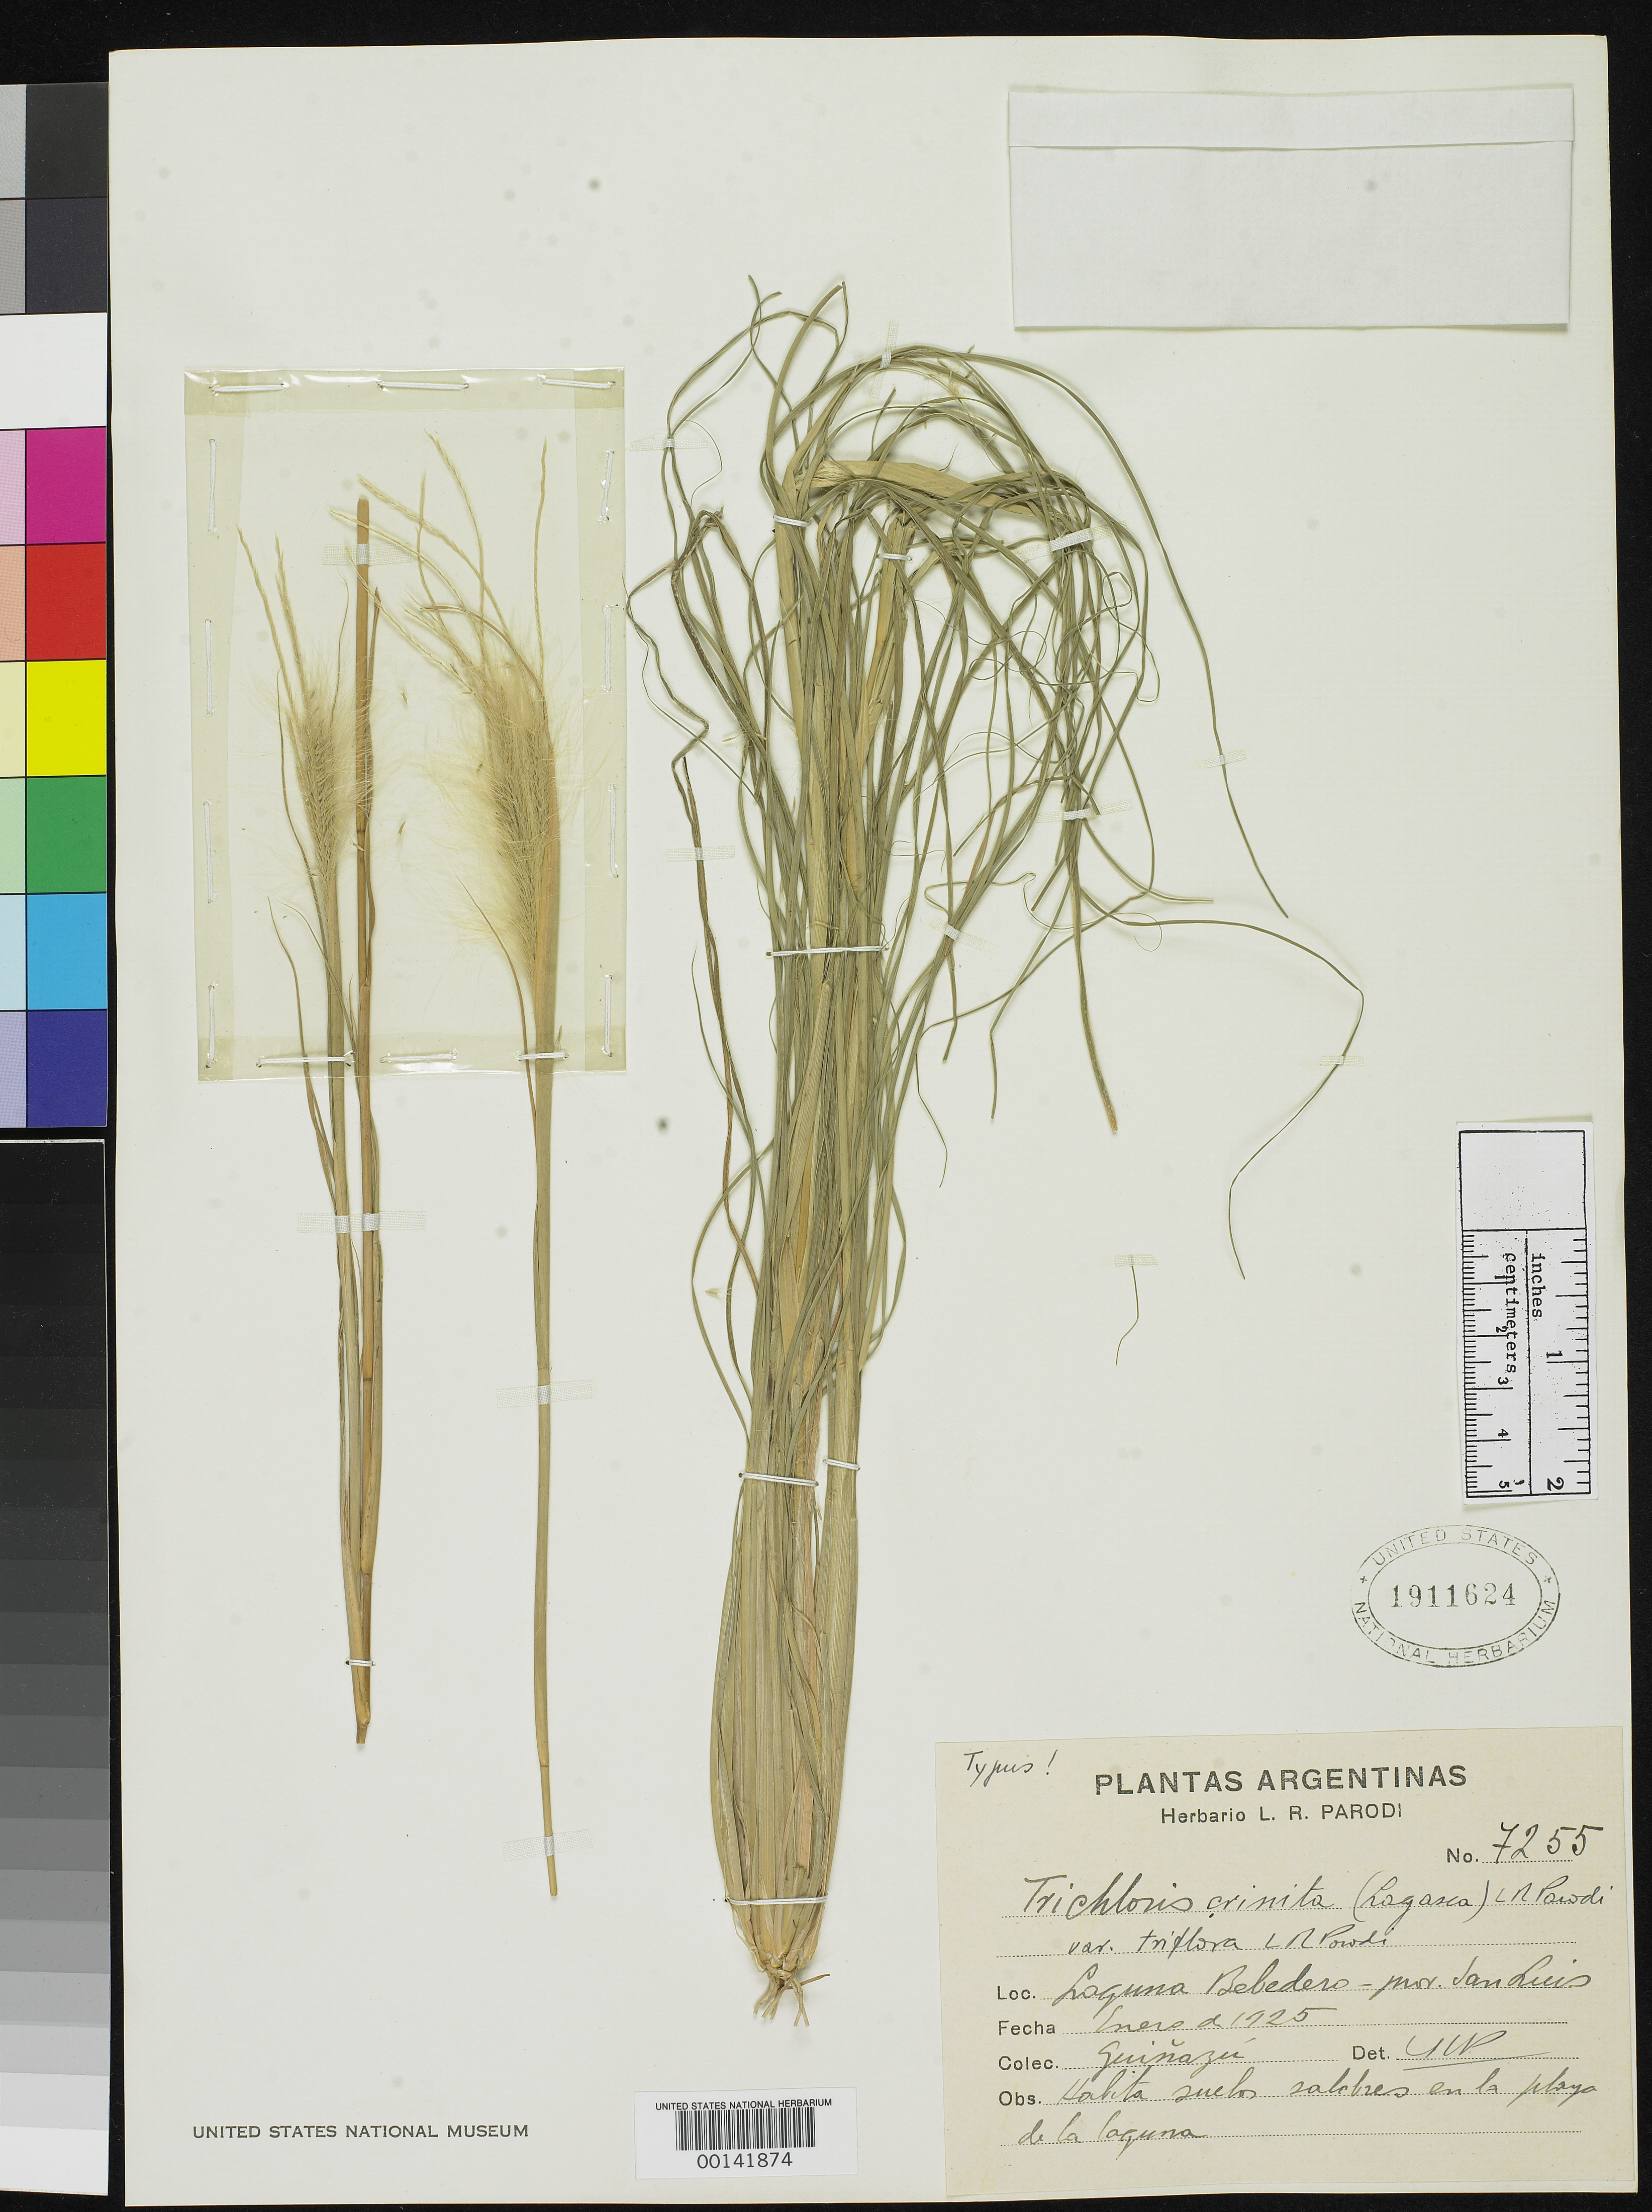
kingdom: Plantae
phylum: Tracheophyta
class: Liliopsida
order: Poales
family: Poaceae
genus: Trichloris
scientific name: Trichloris crinita var. triflora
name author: Parodi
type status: Isotype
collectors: J. Guiñazú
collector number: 7255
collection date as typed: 1925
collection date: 1925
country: Argentina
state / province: San Luis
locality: Laguna Bebedero.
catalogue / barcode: US 1911624